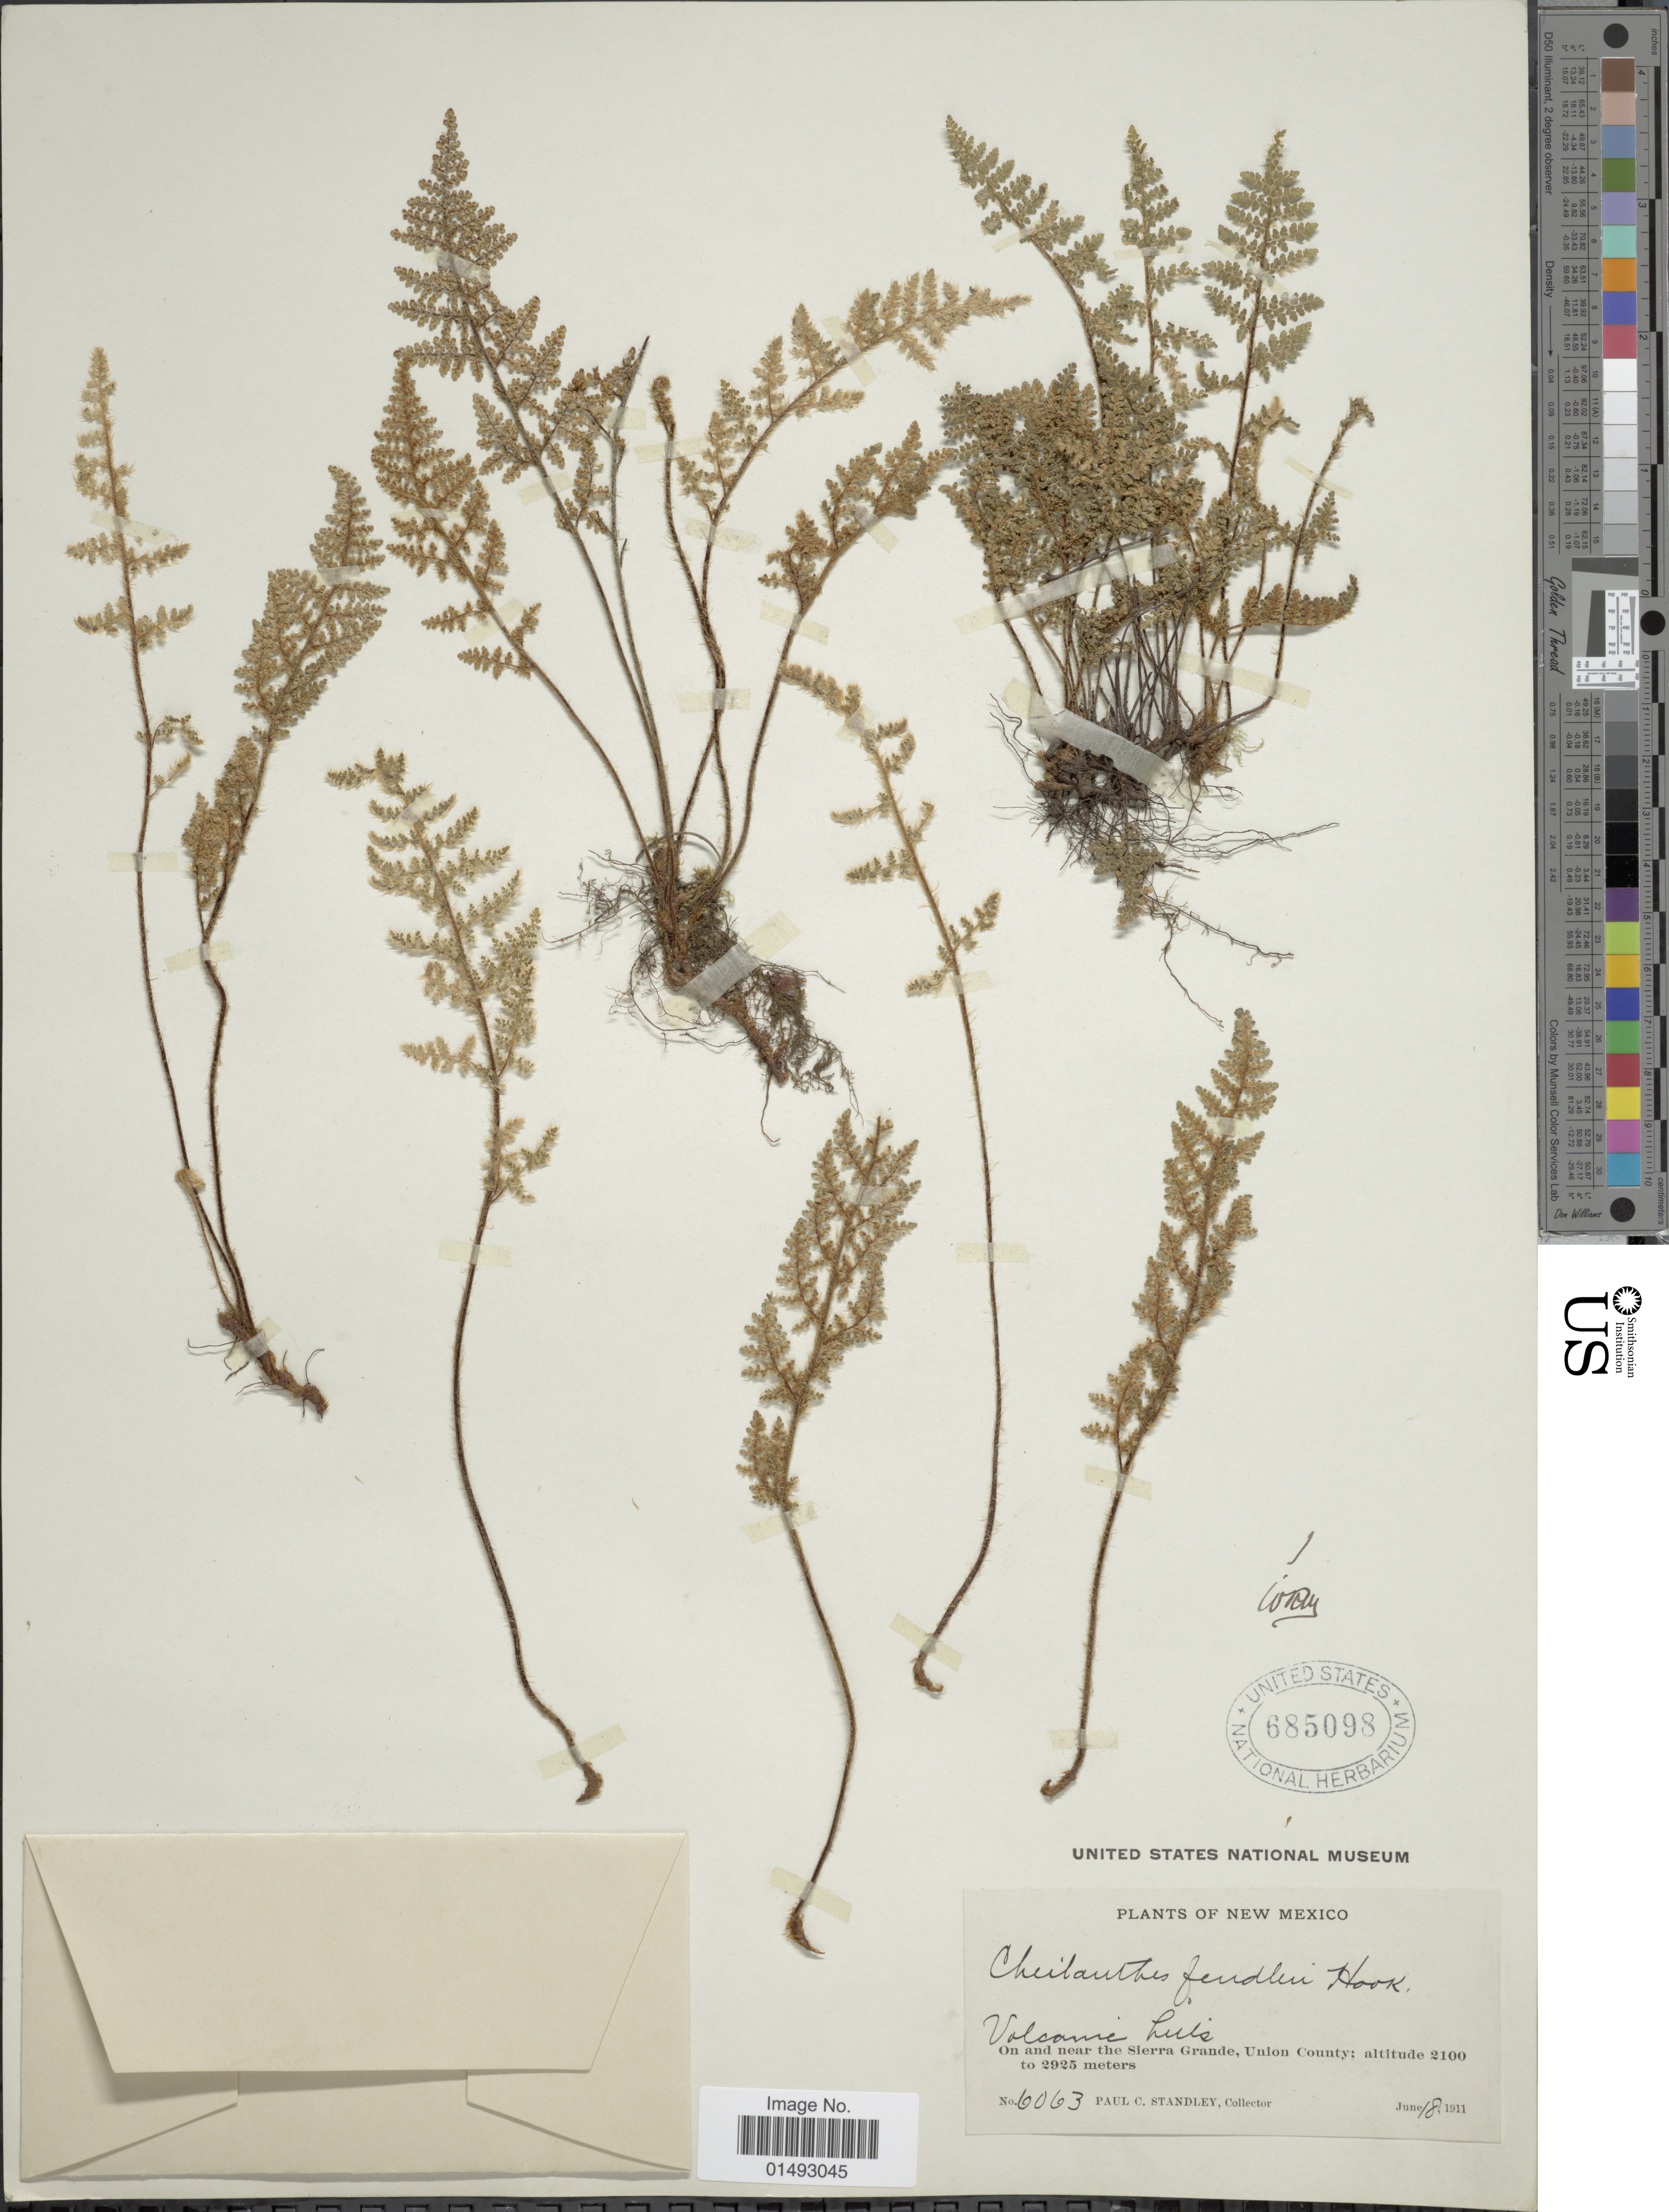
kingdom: Plantae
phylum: Tracheophyta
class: Polypodiopsida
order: Polypodiales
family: Pteridaceae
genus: Myriopteris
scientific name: Myriopteris fendleri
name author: (Hook.) E. Fourn.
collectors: P. C. Standley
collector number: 6063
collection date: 1911-06-18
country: United States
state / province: New Mexico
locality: Valcame hills, On and near the SIerra Grande, Union County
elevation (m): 2100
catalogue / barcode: US 685098